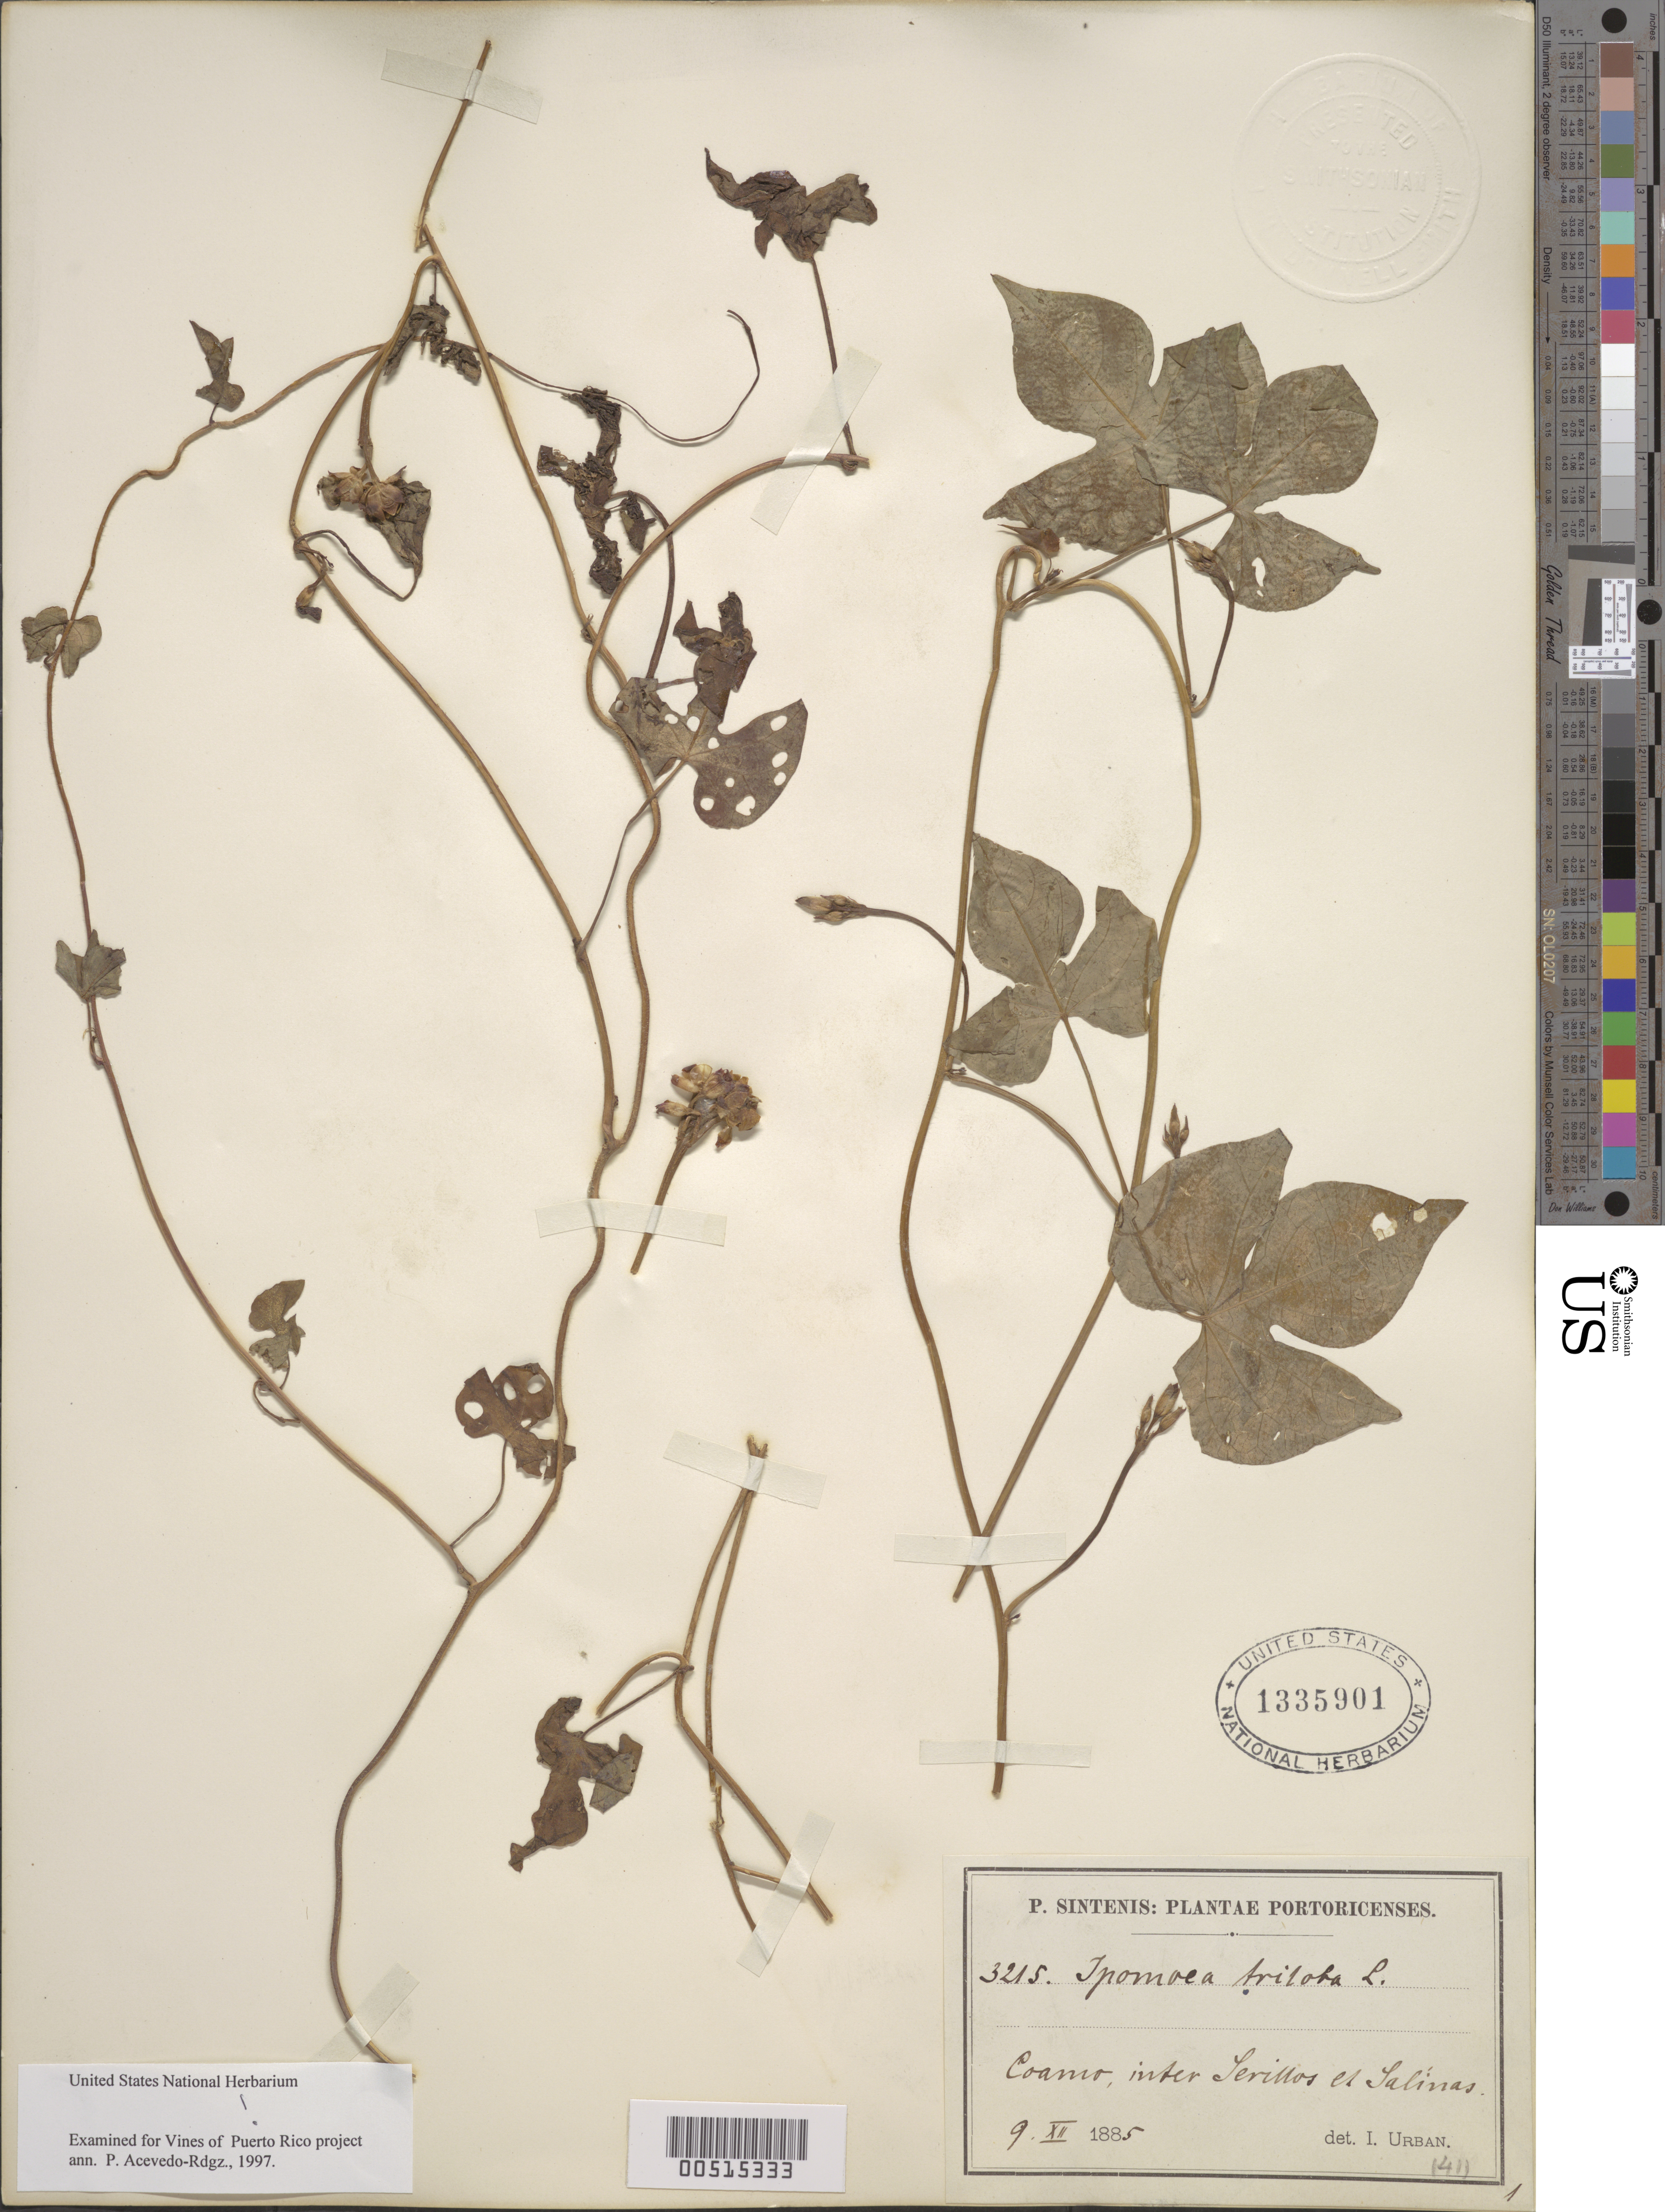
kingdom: Plantae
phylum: Tracheophyta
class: Magnoliopsida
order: Solanales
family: Convolvulaceae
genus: Ipomoea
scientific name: Ipomoea triloba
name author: L.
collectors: P. Sintenis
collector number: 3215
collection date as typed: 09 Dec 1885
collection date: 1885-12-09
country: Puerto Rico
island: Greater Antilles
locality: Coamo Inter Serillos et Salinas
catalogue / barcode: US 1335901